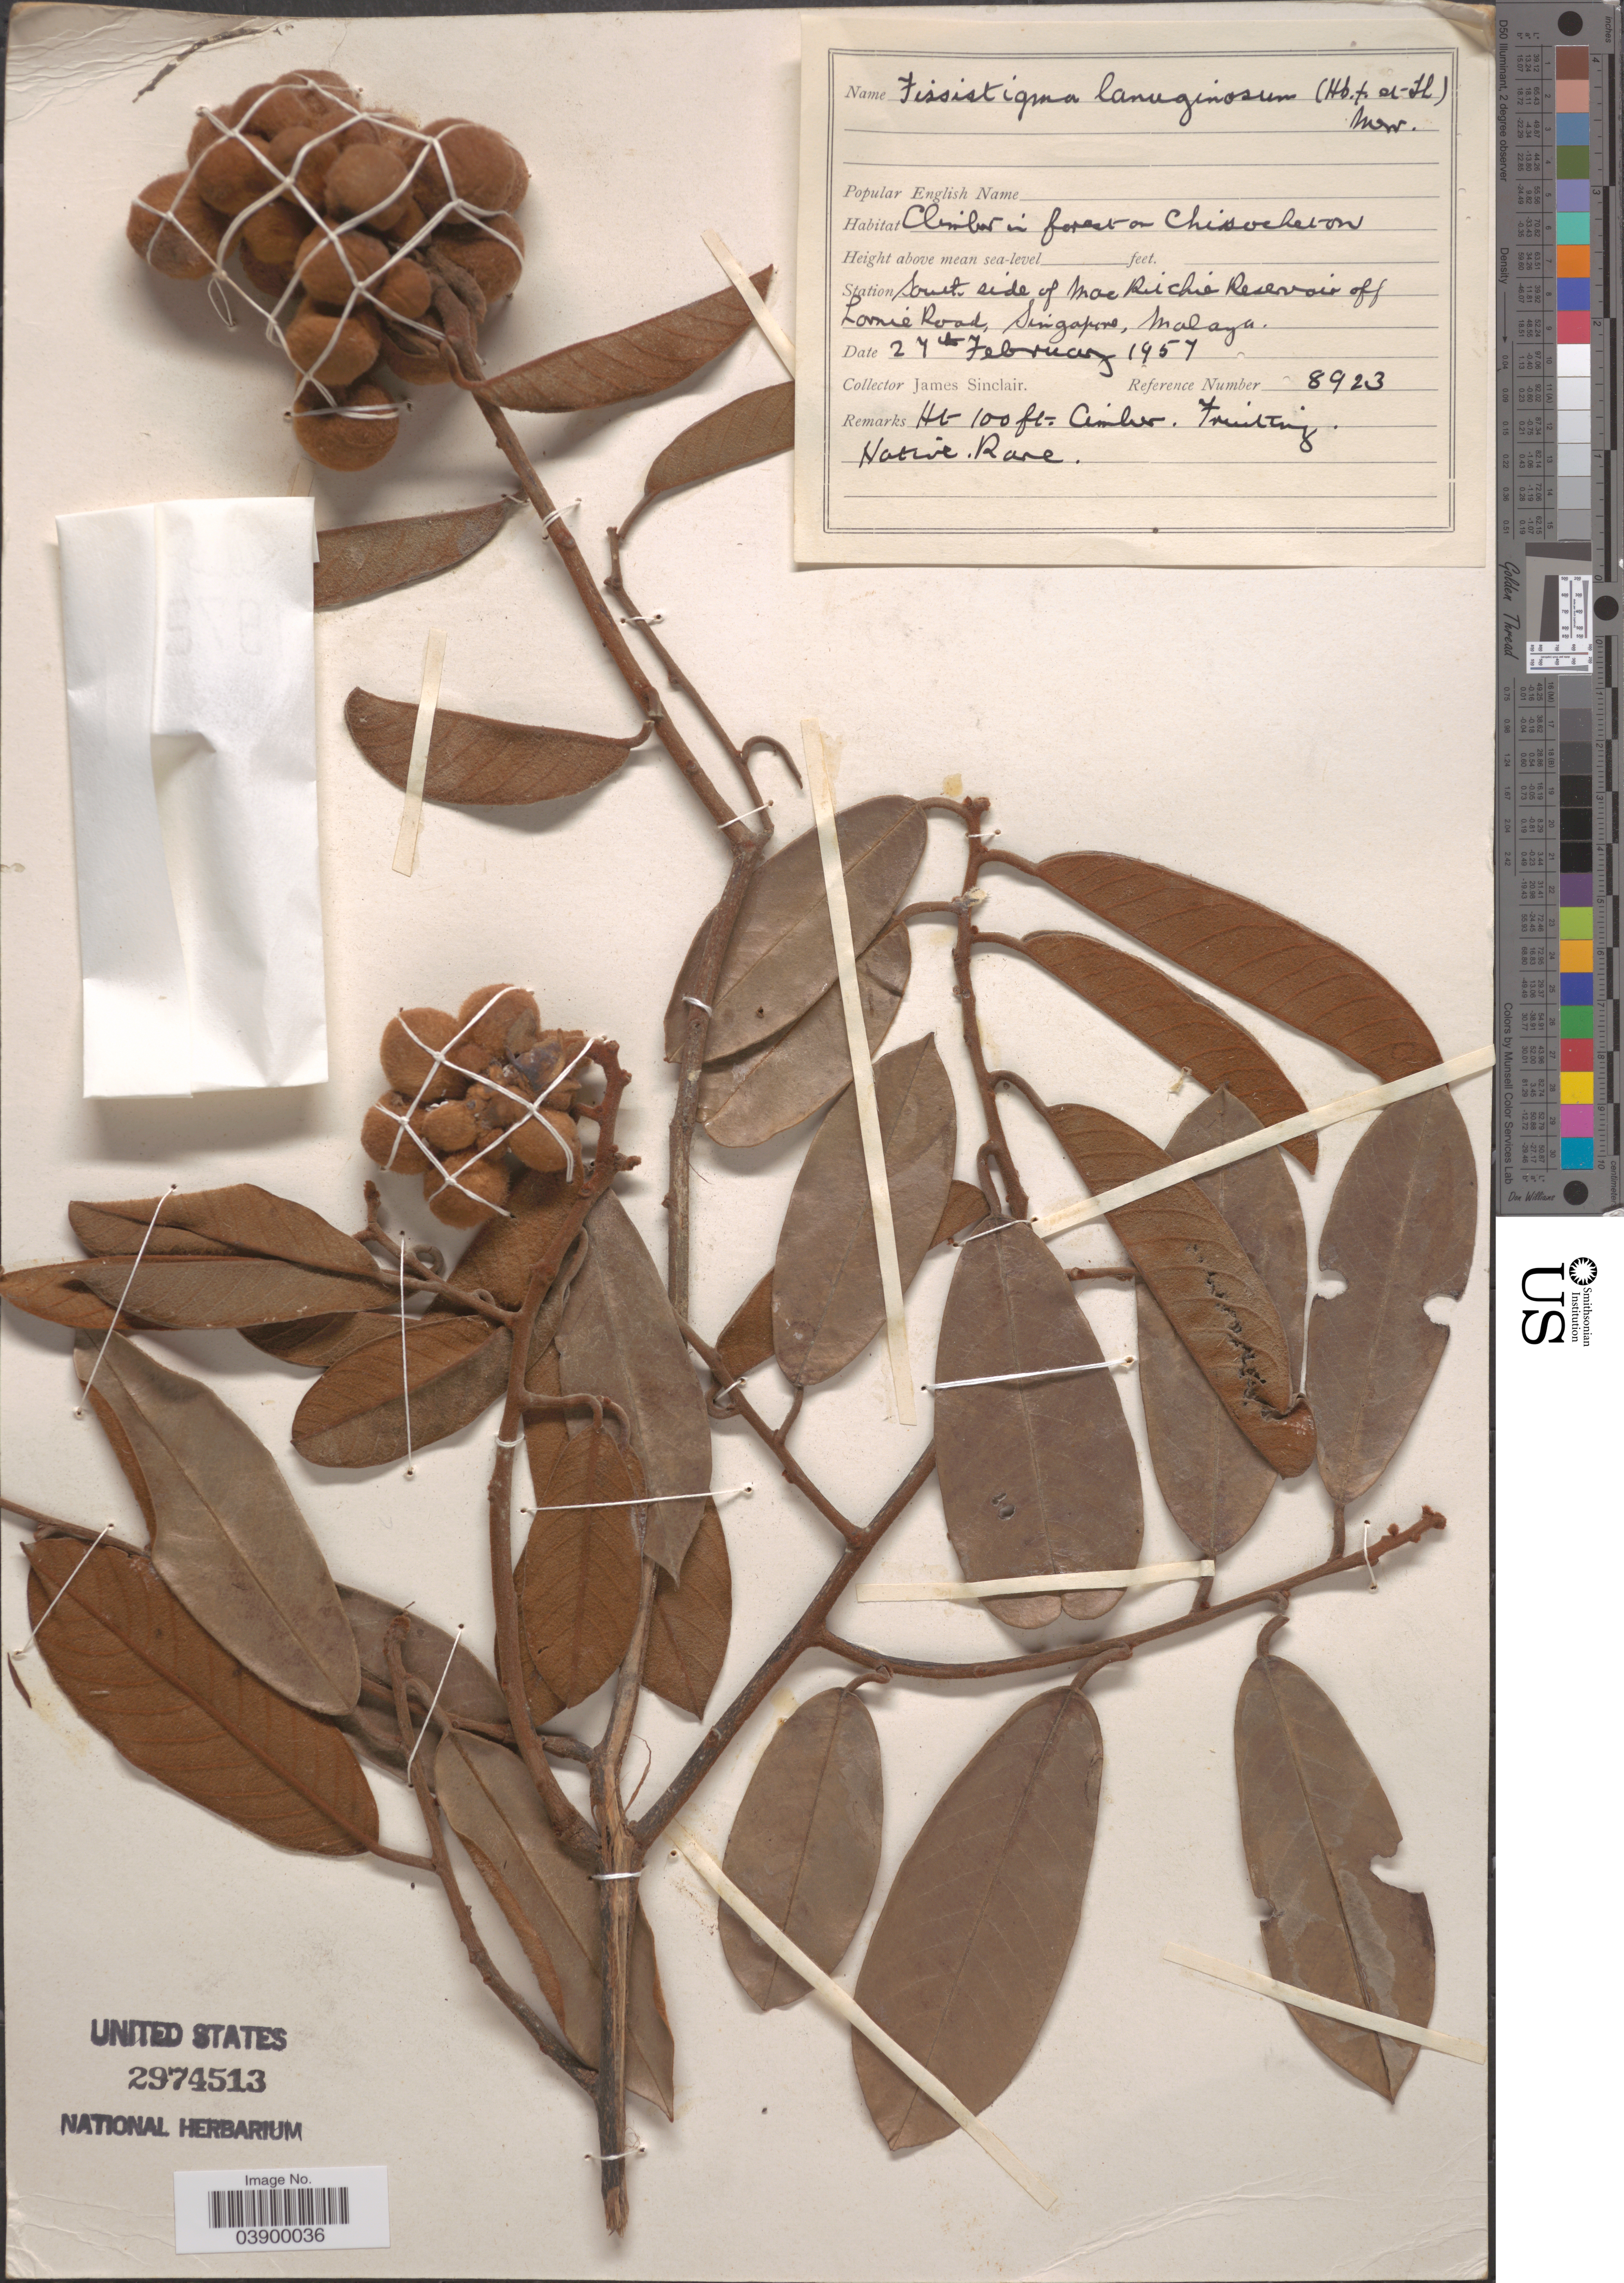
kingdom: Plantae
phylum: Tracheophyta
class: Magnoliopsida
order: Magnoliales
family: Annonaceae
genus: Fissistigma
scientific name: Fissistigma lanuginosum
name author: (Hook. f. & Thomson) Merr.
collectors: J. Sinclair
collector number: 8923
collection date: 1957-02-27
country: Singapore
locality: Station South side of Mac Ritchie Reservoir off Lornie Road, Malaya.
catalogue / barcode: US 2974513